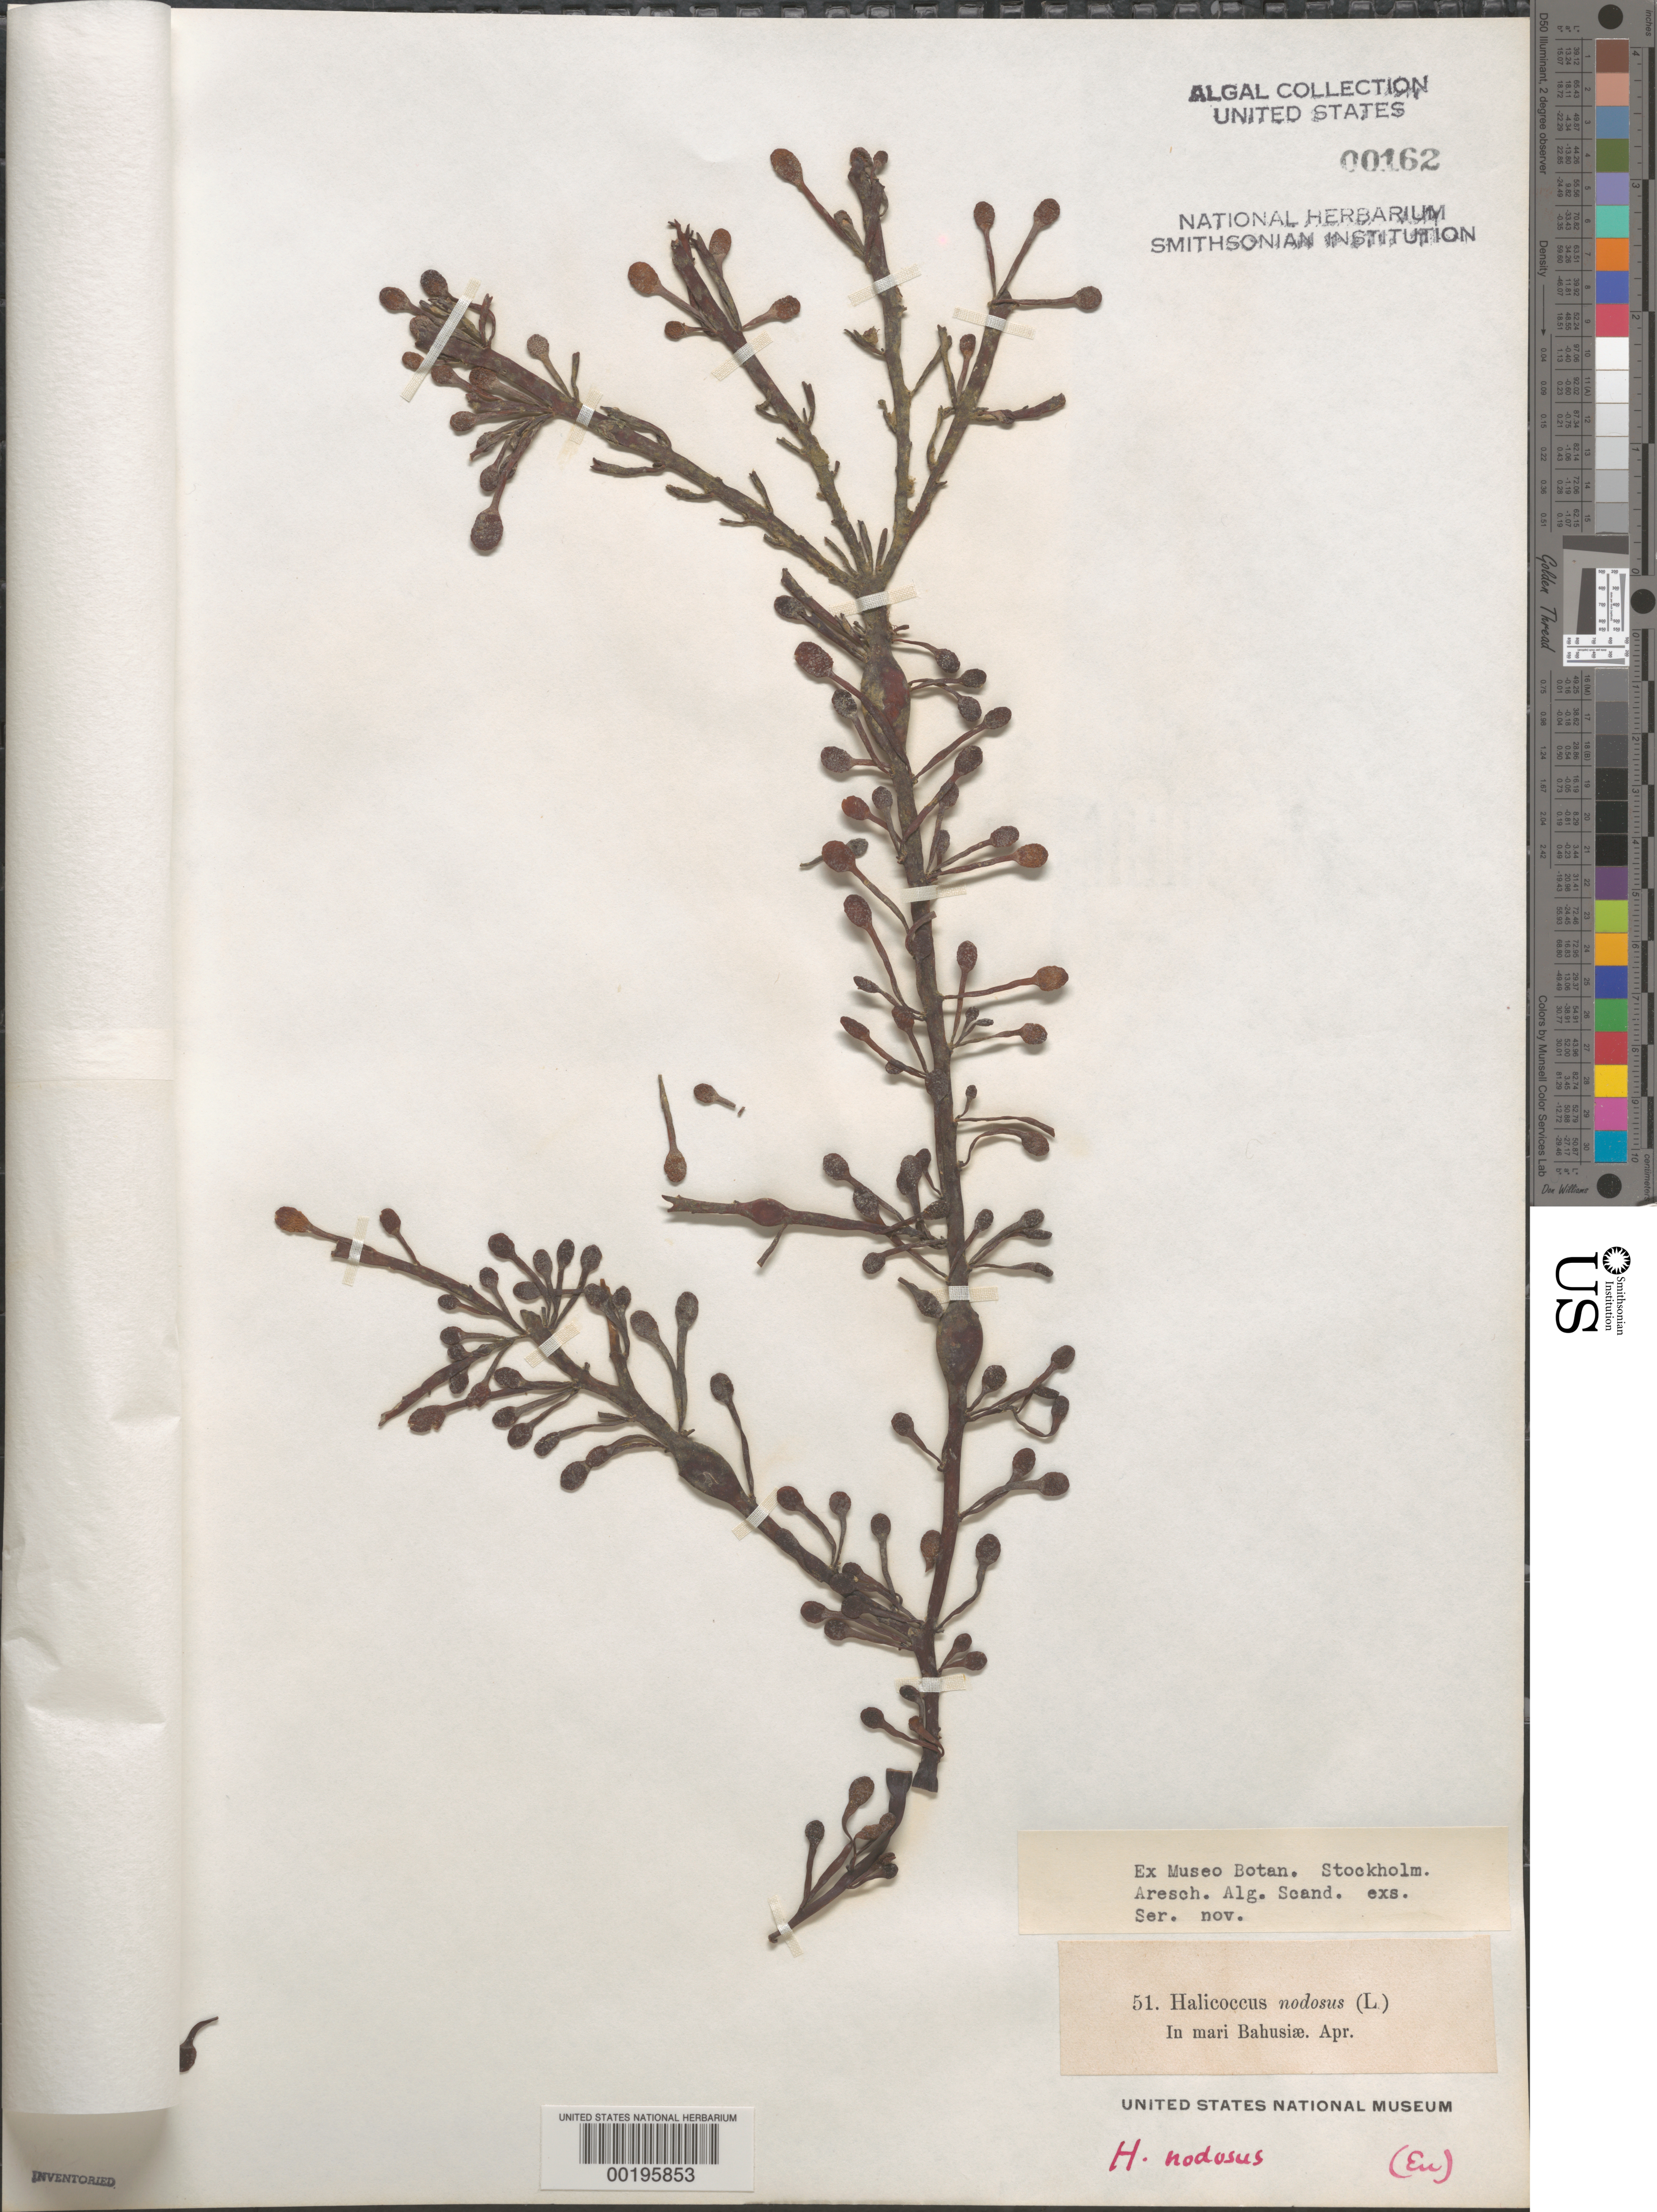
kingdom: Chromista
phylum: Ochrophyta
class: Phaeophyceae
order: Fucales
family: Fucaceae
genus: Ascophyllum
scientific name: Ascophyllum nodosum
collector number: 51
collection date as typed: Apr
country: Sweden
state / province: Västra Götaland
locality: Bohus bay (mari bahusiae)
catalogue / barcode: US 162